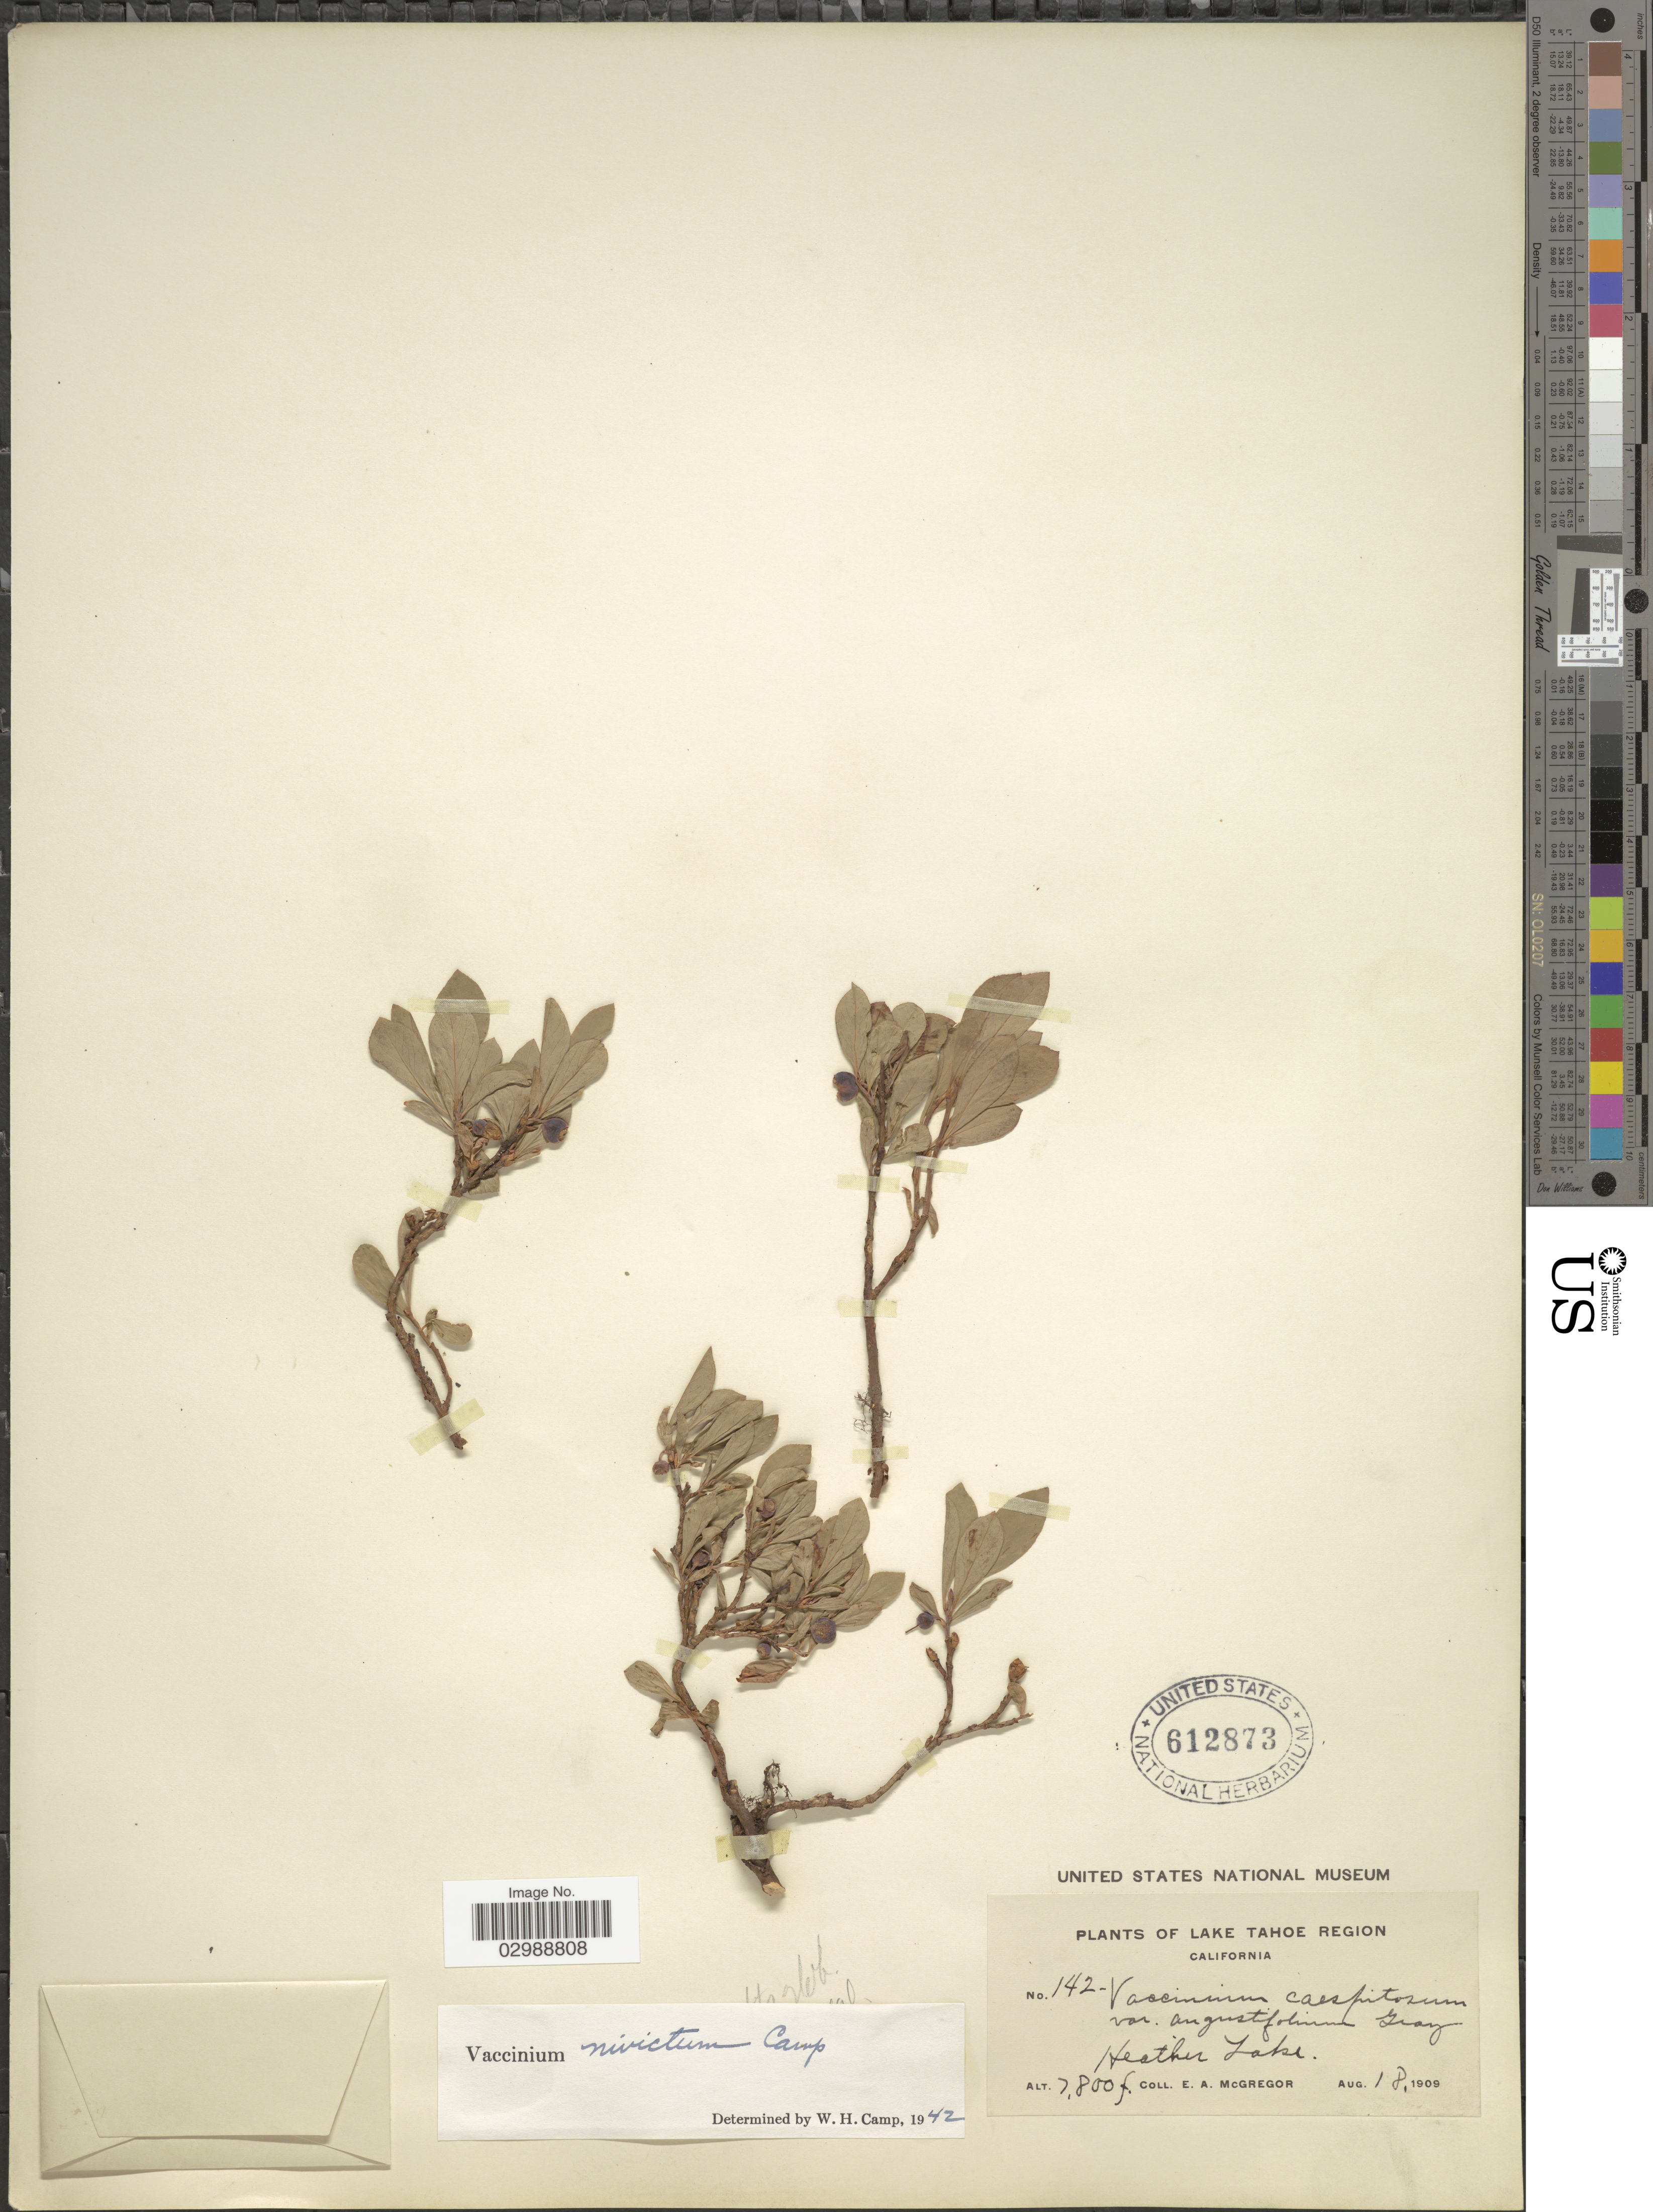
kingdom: Plantae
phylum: Tracheophyta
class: Magnoliopsida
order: Ericales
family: Ericaceae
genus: Vaccinium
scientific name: Vaccinium nivictum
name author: Camp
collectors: E. A. McGregor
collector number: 142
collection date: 1909-08-18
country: United States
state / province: California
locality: Lake Tahoe Region. Heather Lake.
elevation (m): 2377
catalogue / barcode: US 612873